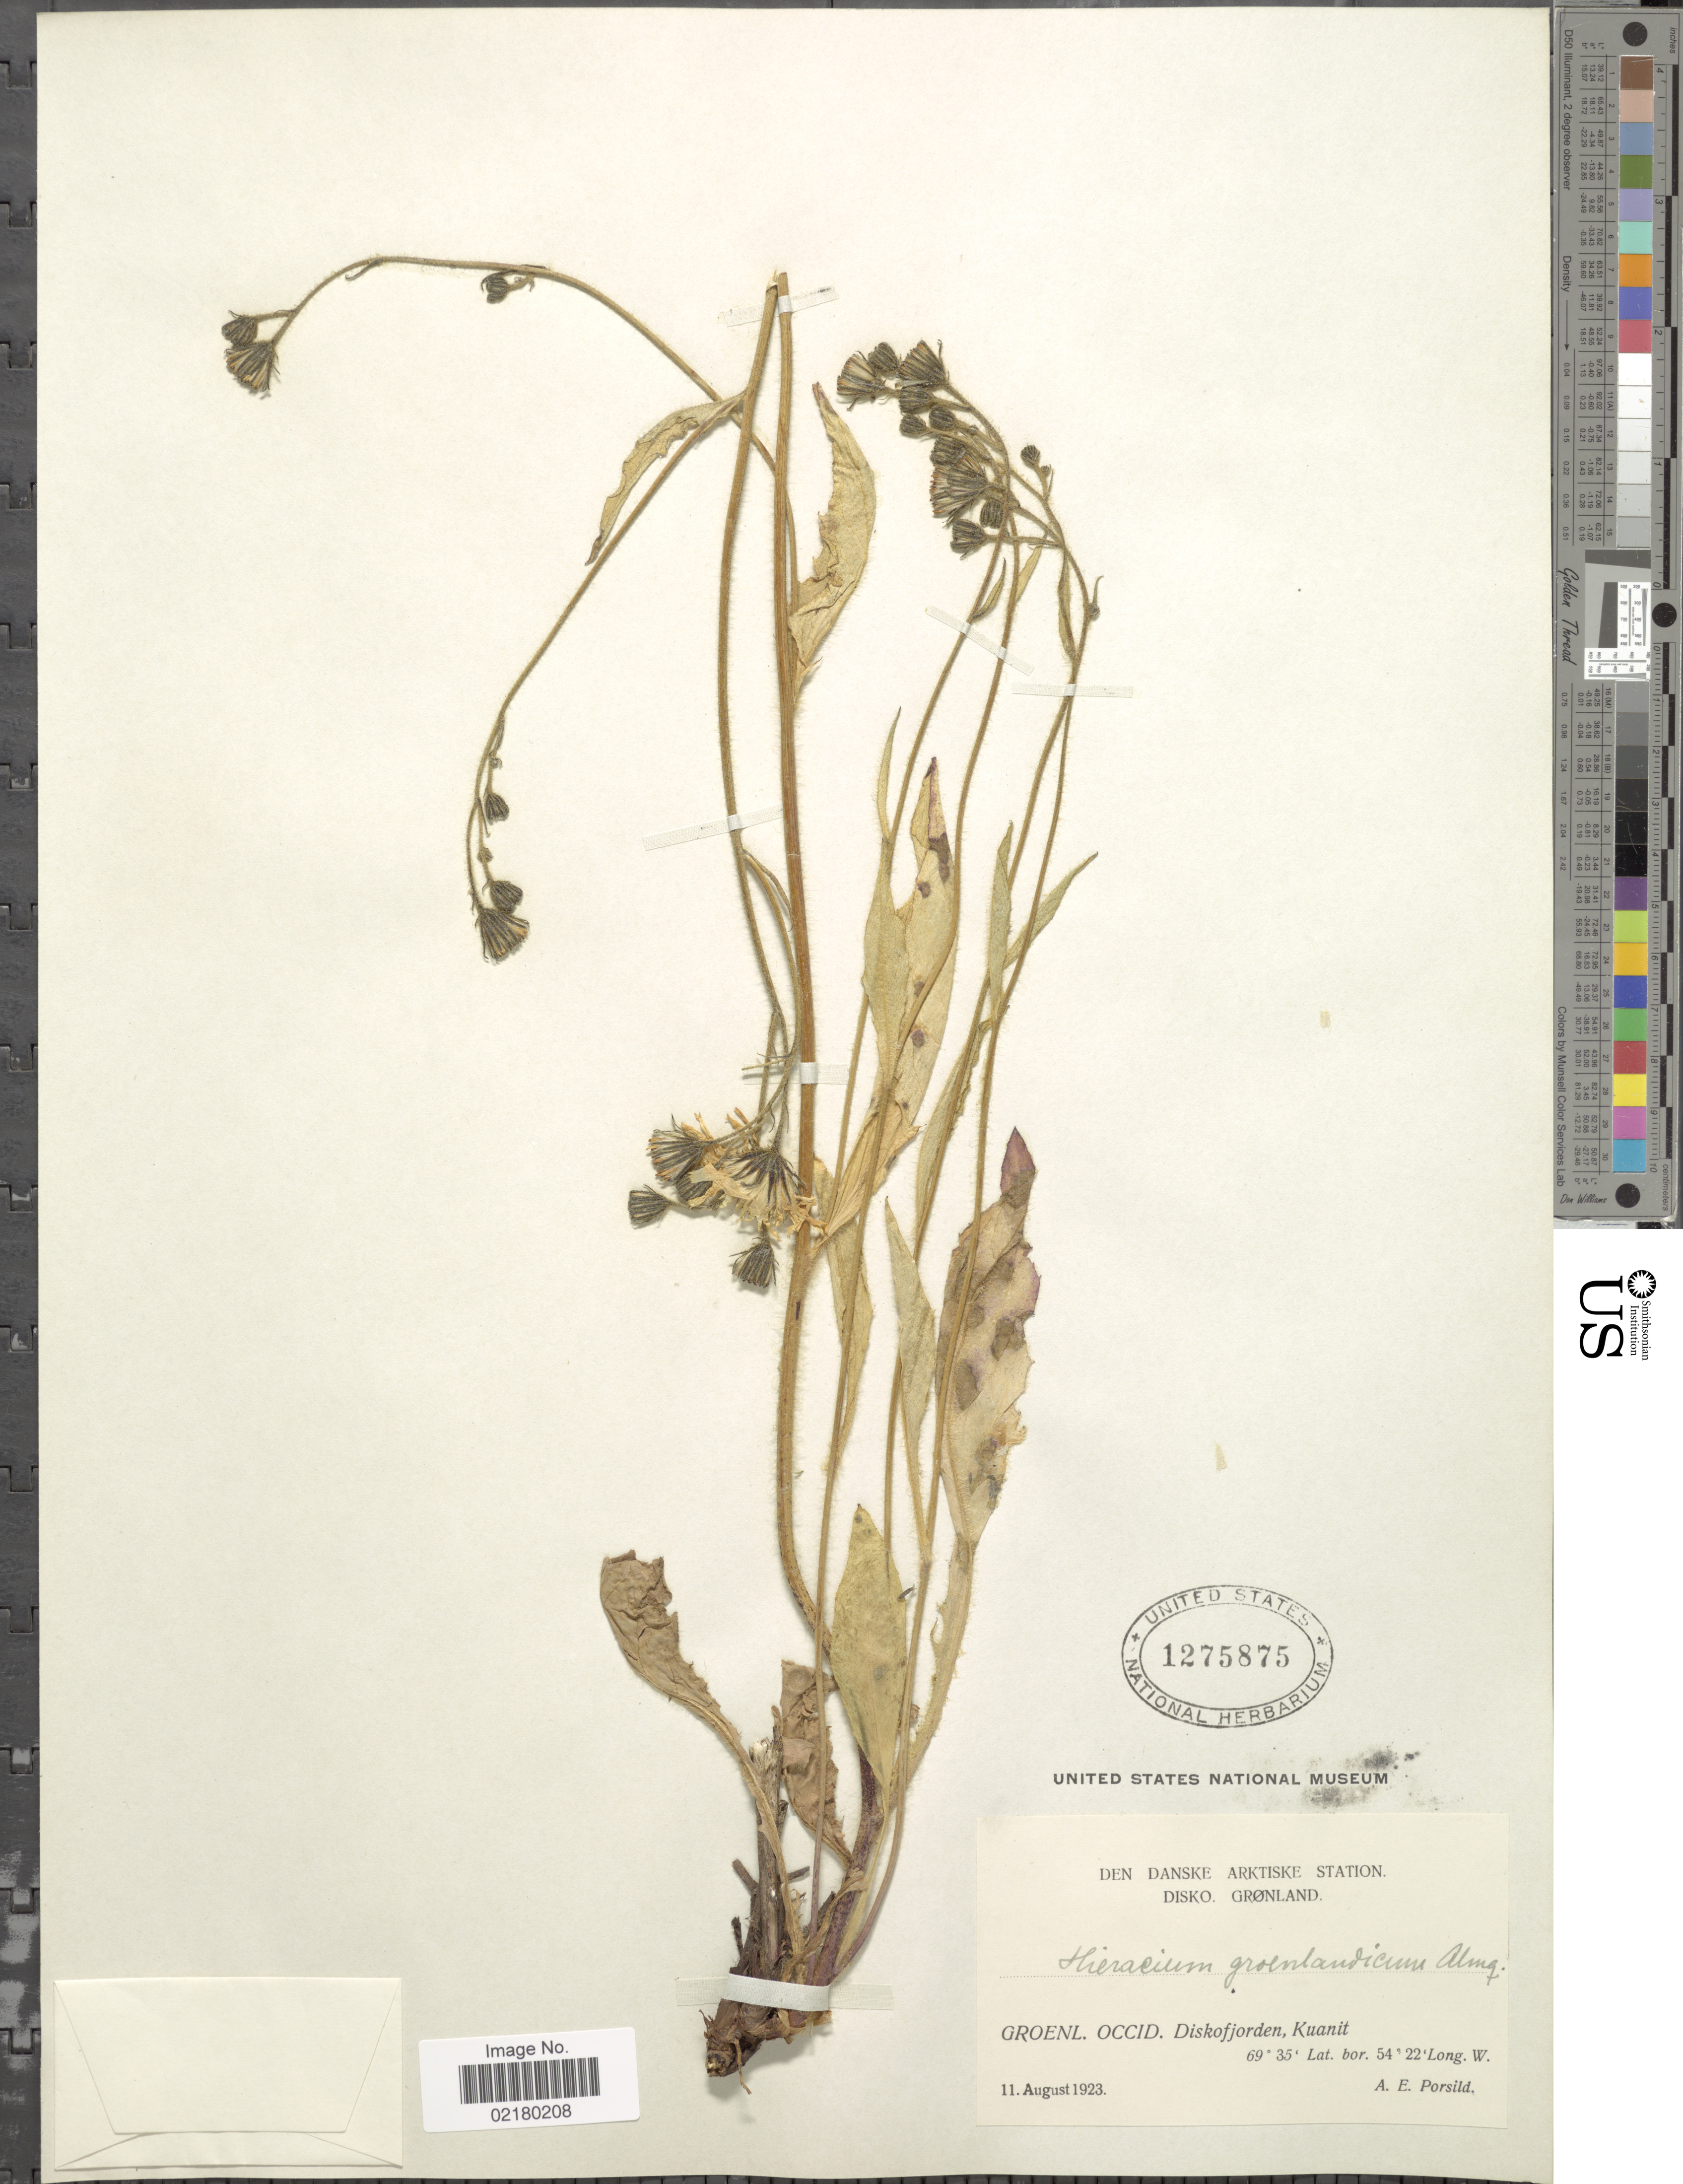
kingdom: Plantae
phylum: Tracheophyta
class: Magnoliopsida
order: Asterales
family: Asteraceae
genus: Hieracium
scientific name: Hieracium lachenalii subsp. cruenifolium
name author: (Dahlst. & Lübeck) Zahn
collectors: A. E. Porsild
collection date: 1923-08-11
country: Greenland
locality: Den Dankse Arktiske Station, Disko, Groenl. Occid. Diskofjorden, Kuanit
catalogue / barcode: US 1275875